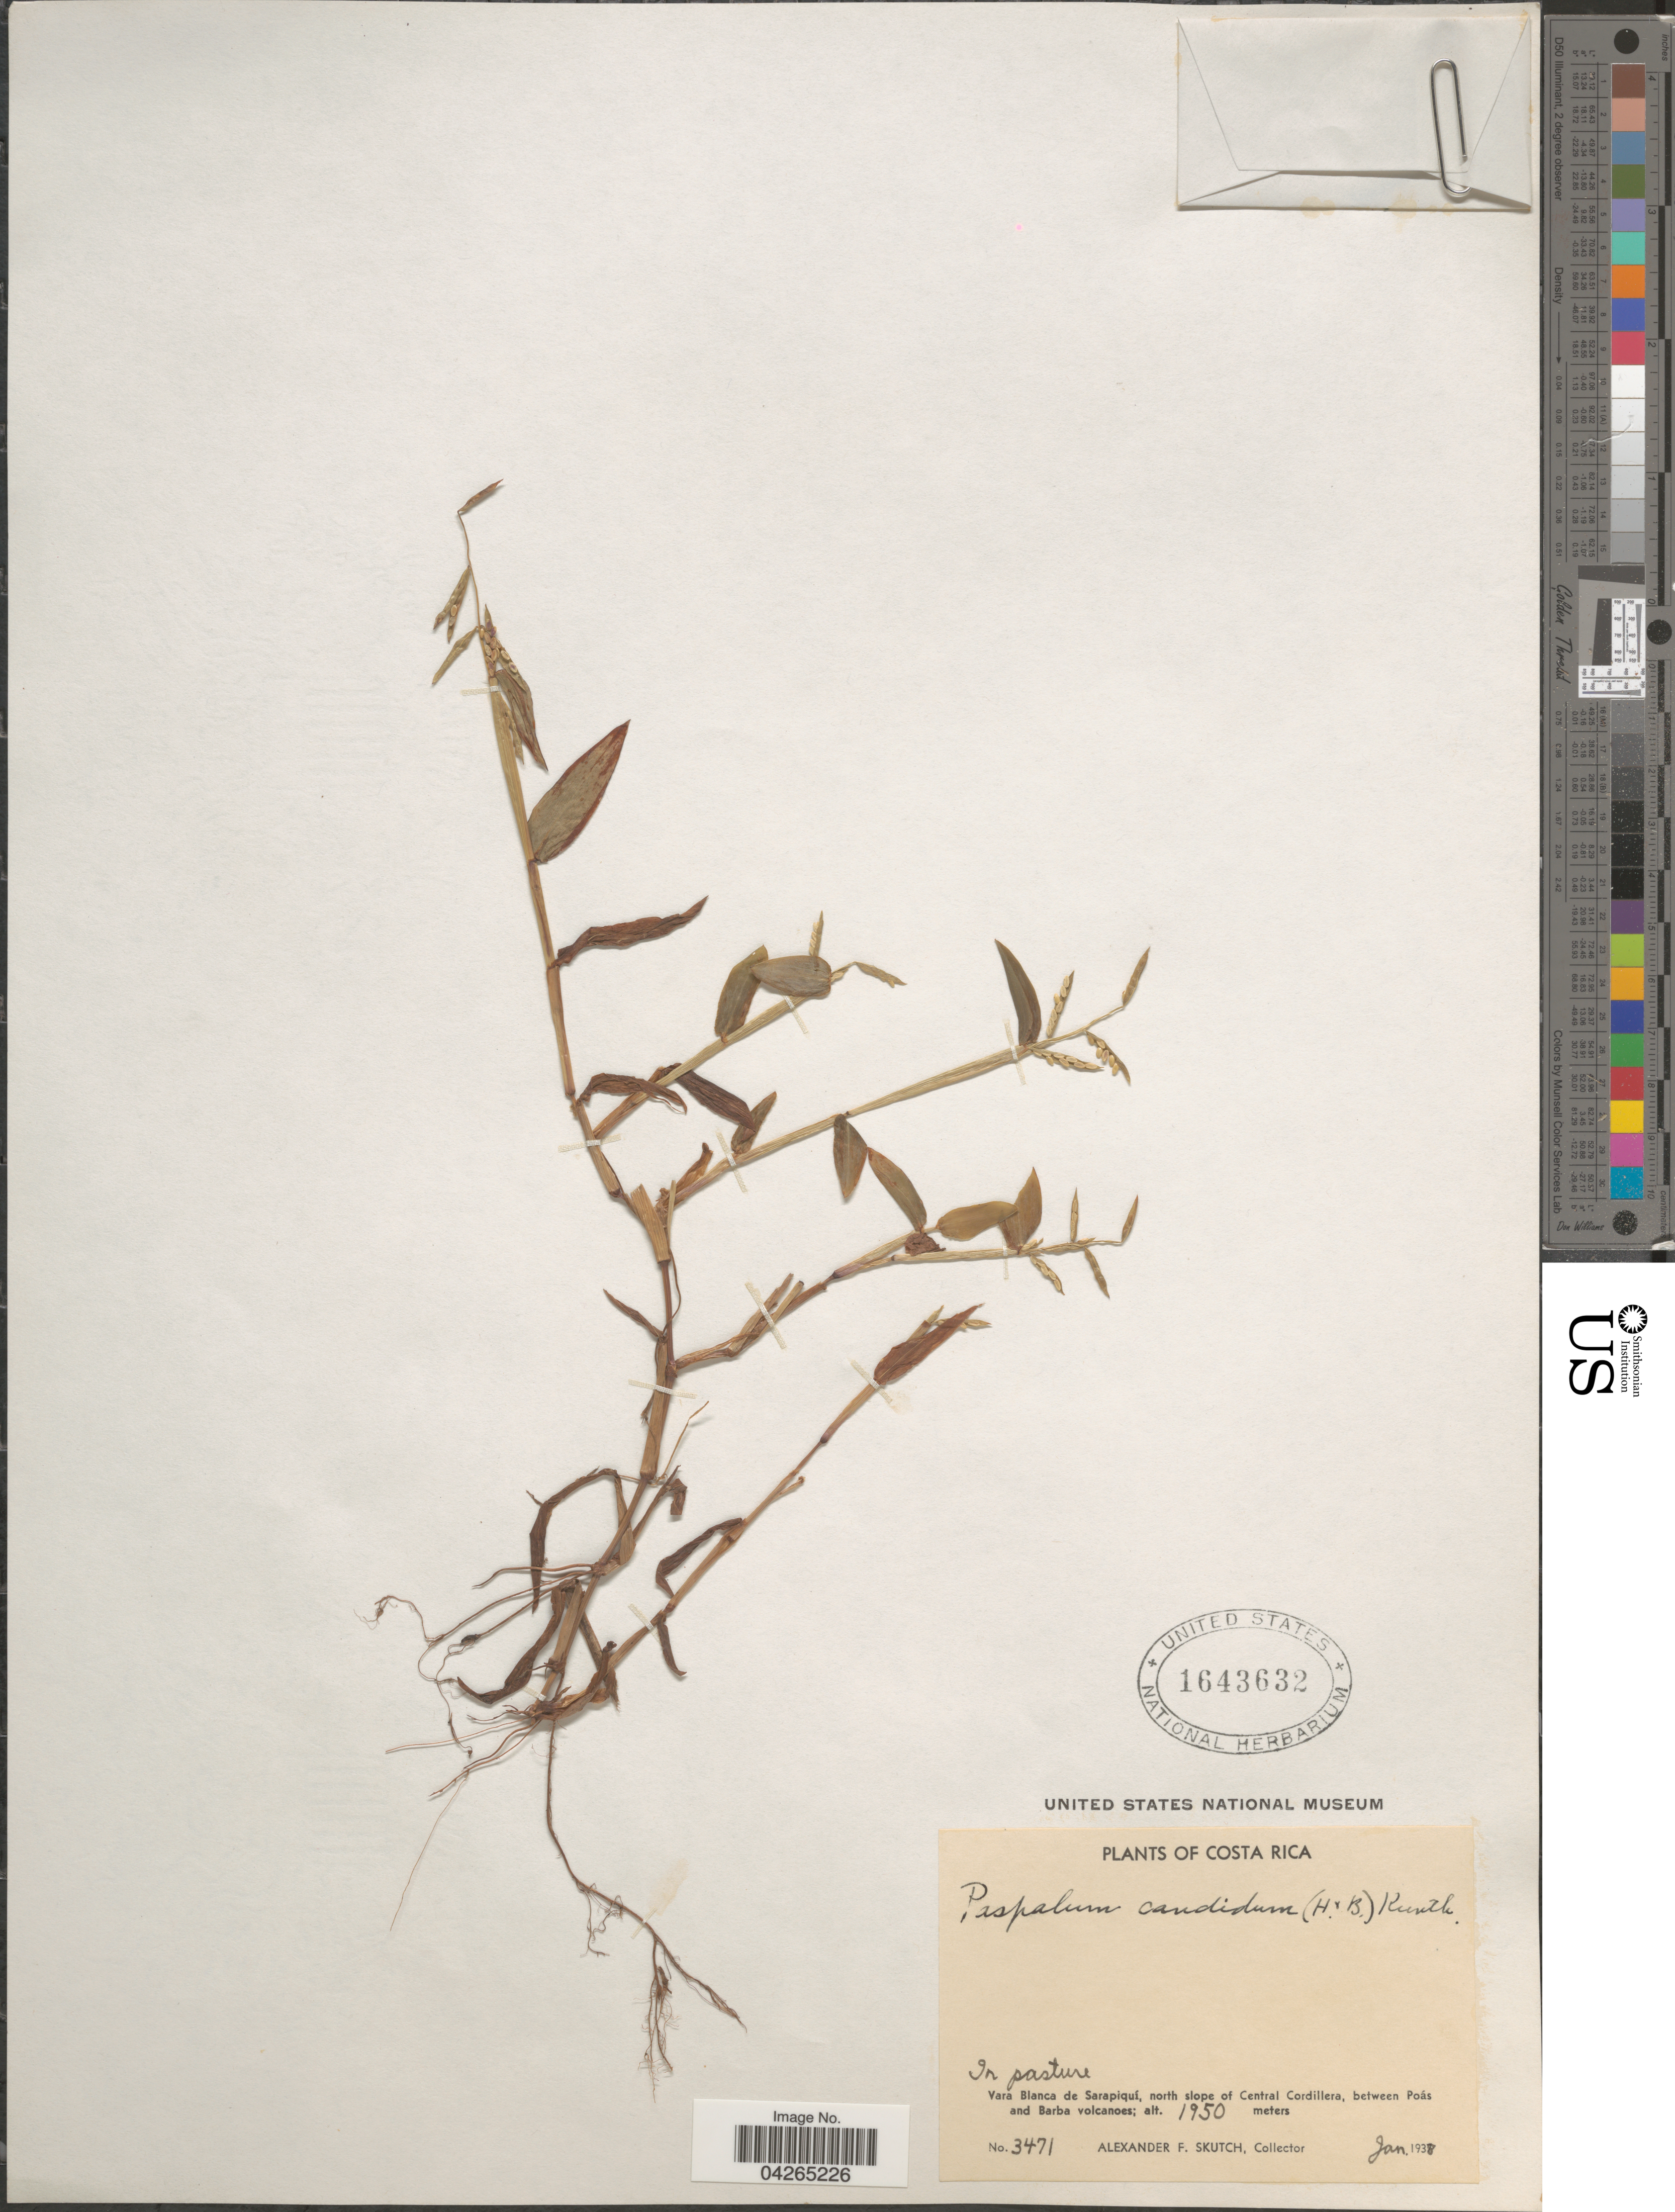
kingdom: Plantae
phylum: Tracheophyta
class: Liliopsida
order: Poales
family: Poaceae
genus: Paspalum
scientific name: Paspalum candidum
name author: (Humb. & Bonpl. ex Fleugge) Kunth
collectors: A. F. Skutch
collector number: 3471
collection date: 1938-01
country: Costa Rica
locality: Vara Blanca de Sarapiquí, north slope of Central Cordillera, between Poás and Barba volcanoes.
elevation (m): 1950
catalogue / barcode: US 1643632